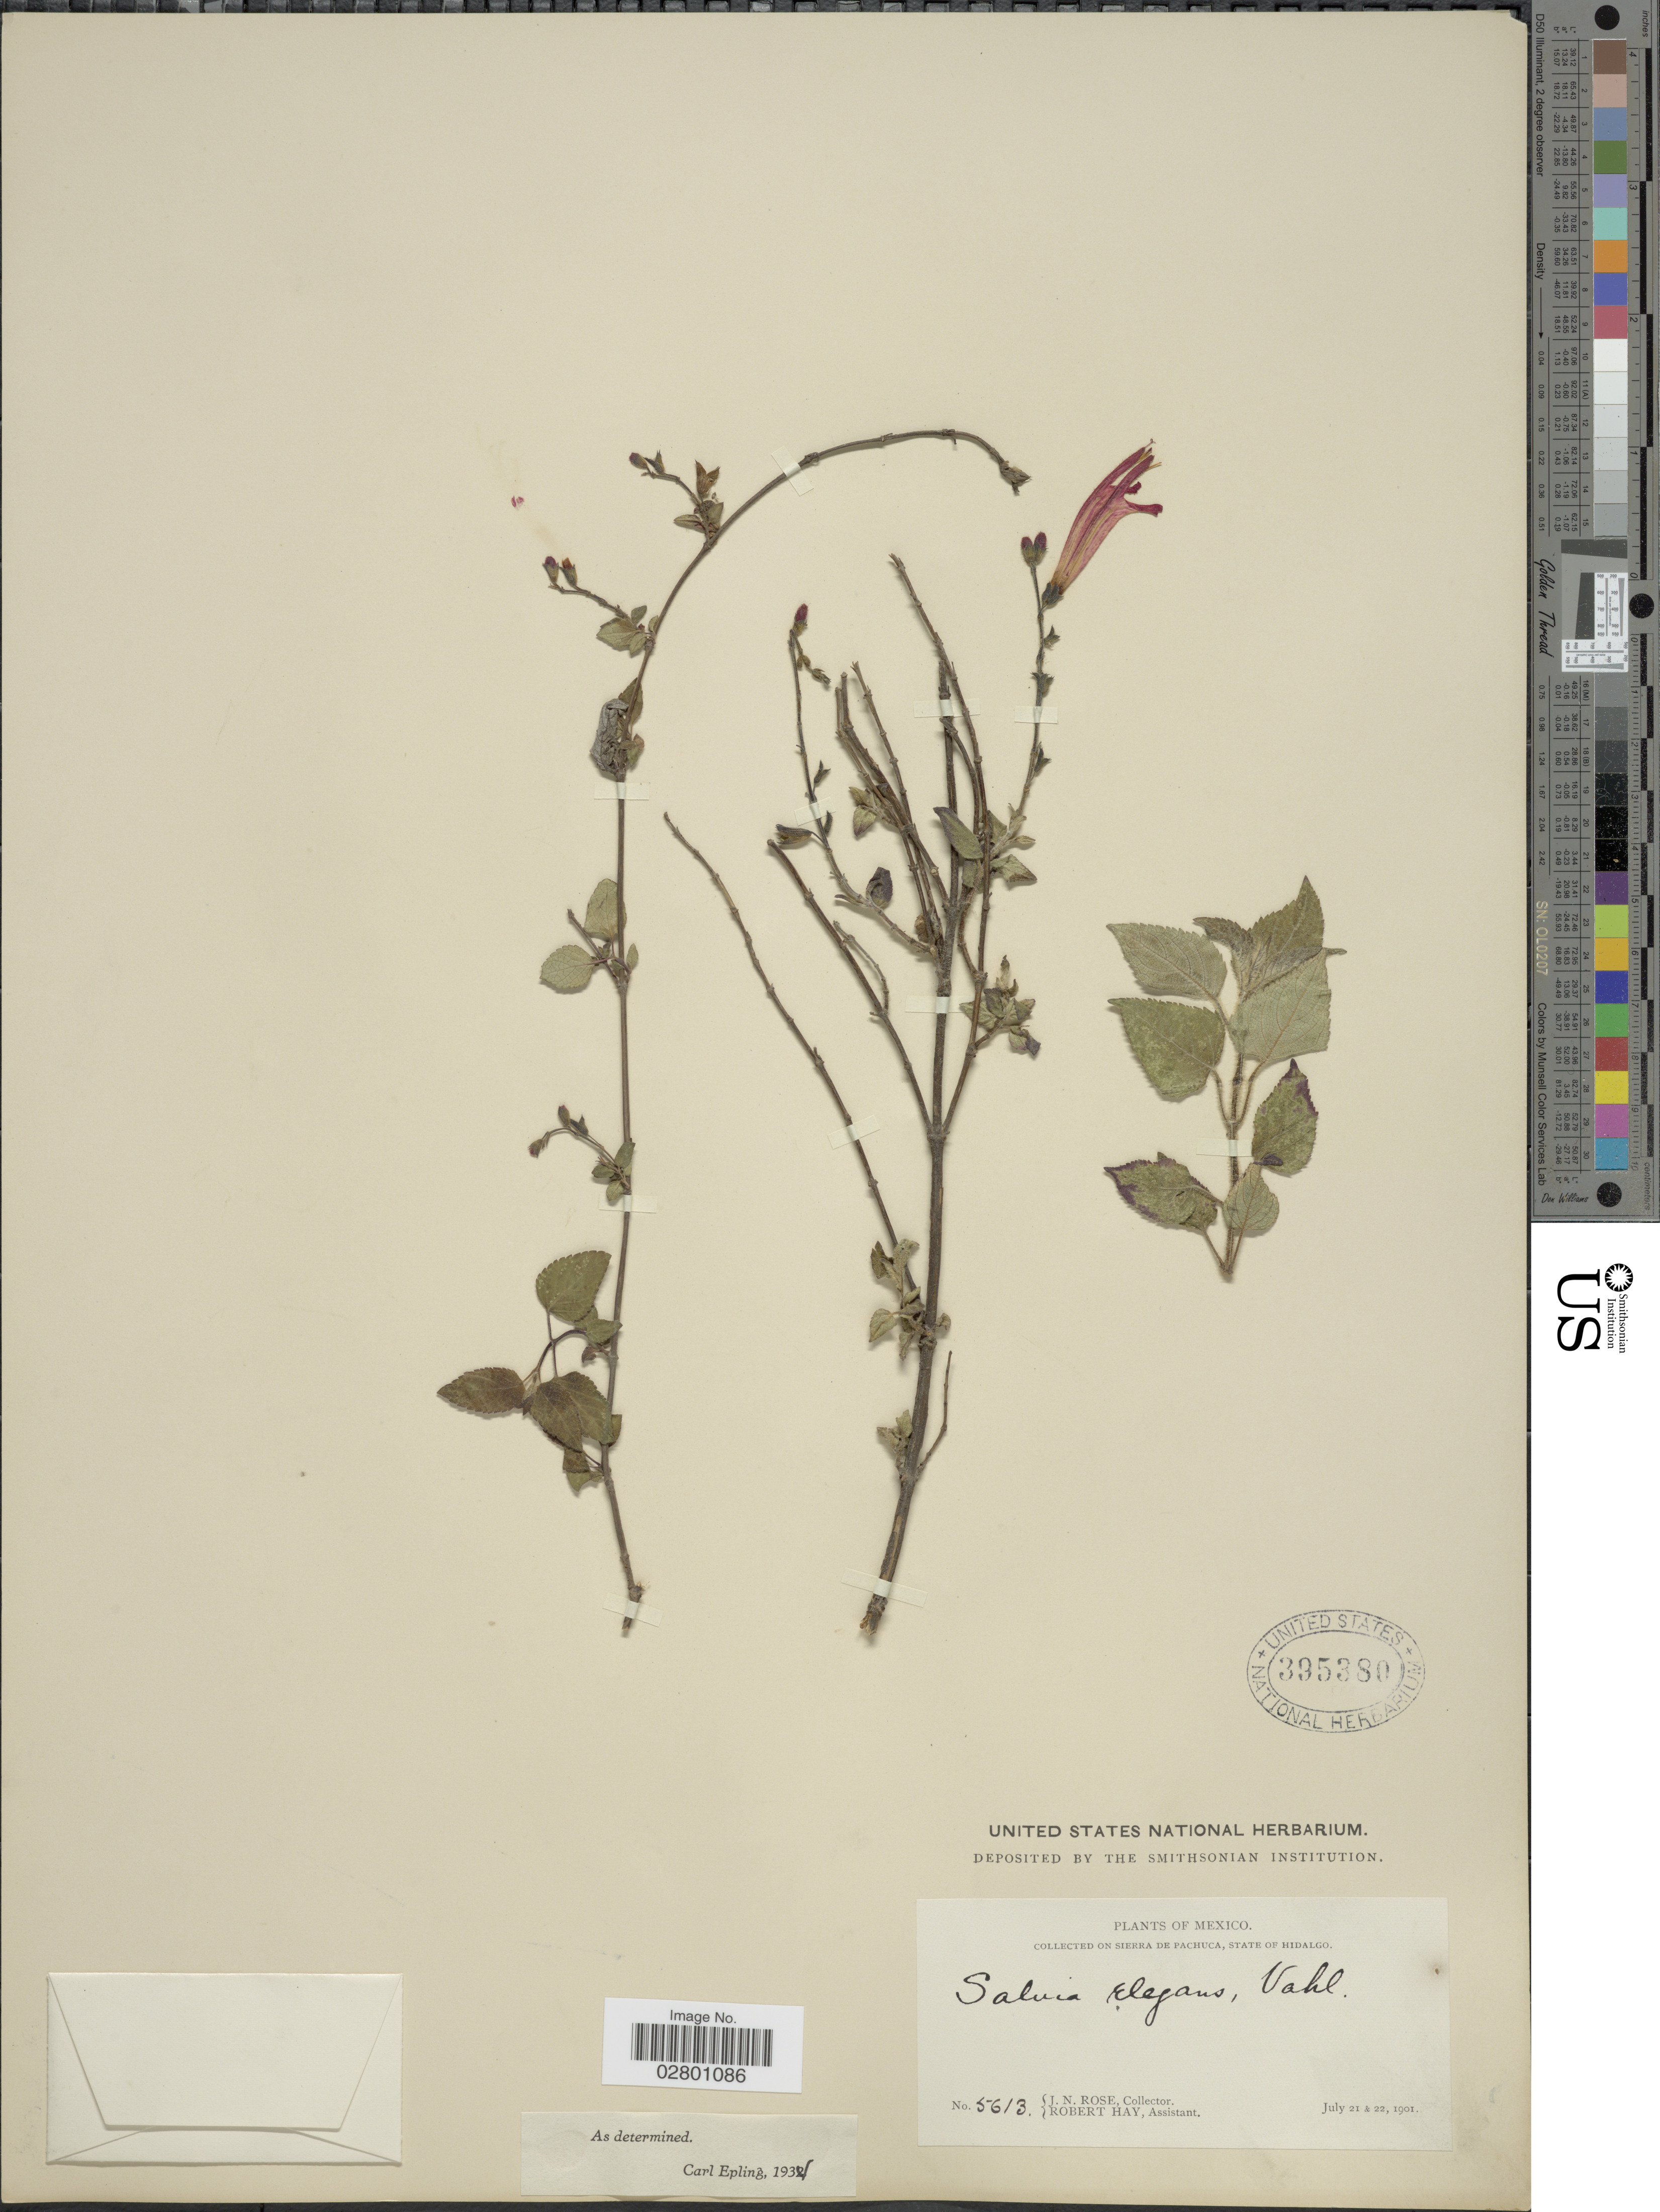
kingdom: Plantae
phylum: Tracheophyta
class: Magnoliopsida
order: Lamiales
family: Lamiaceae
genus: Salvia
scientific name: Salvia elegans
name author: Vahl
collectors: J. N. Rose & R. H. Hay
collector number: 5613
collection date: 1901-07-21/1901-07-22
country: Mexico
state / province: Hidalgo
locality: Sierra de Pachuca.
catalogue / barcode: US 395380